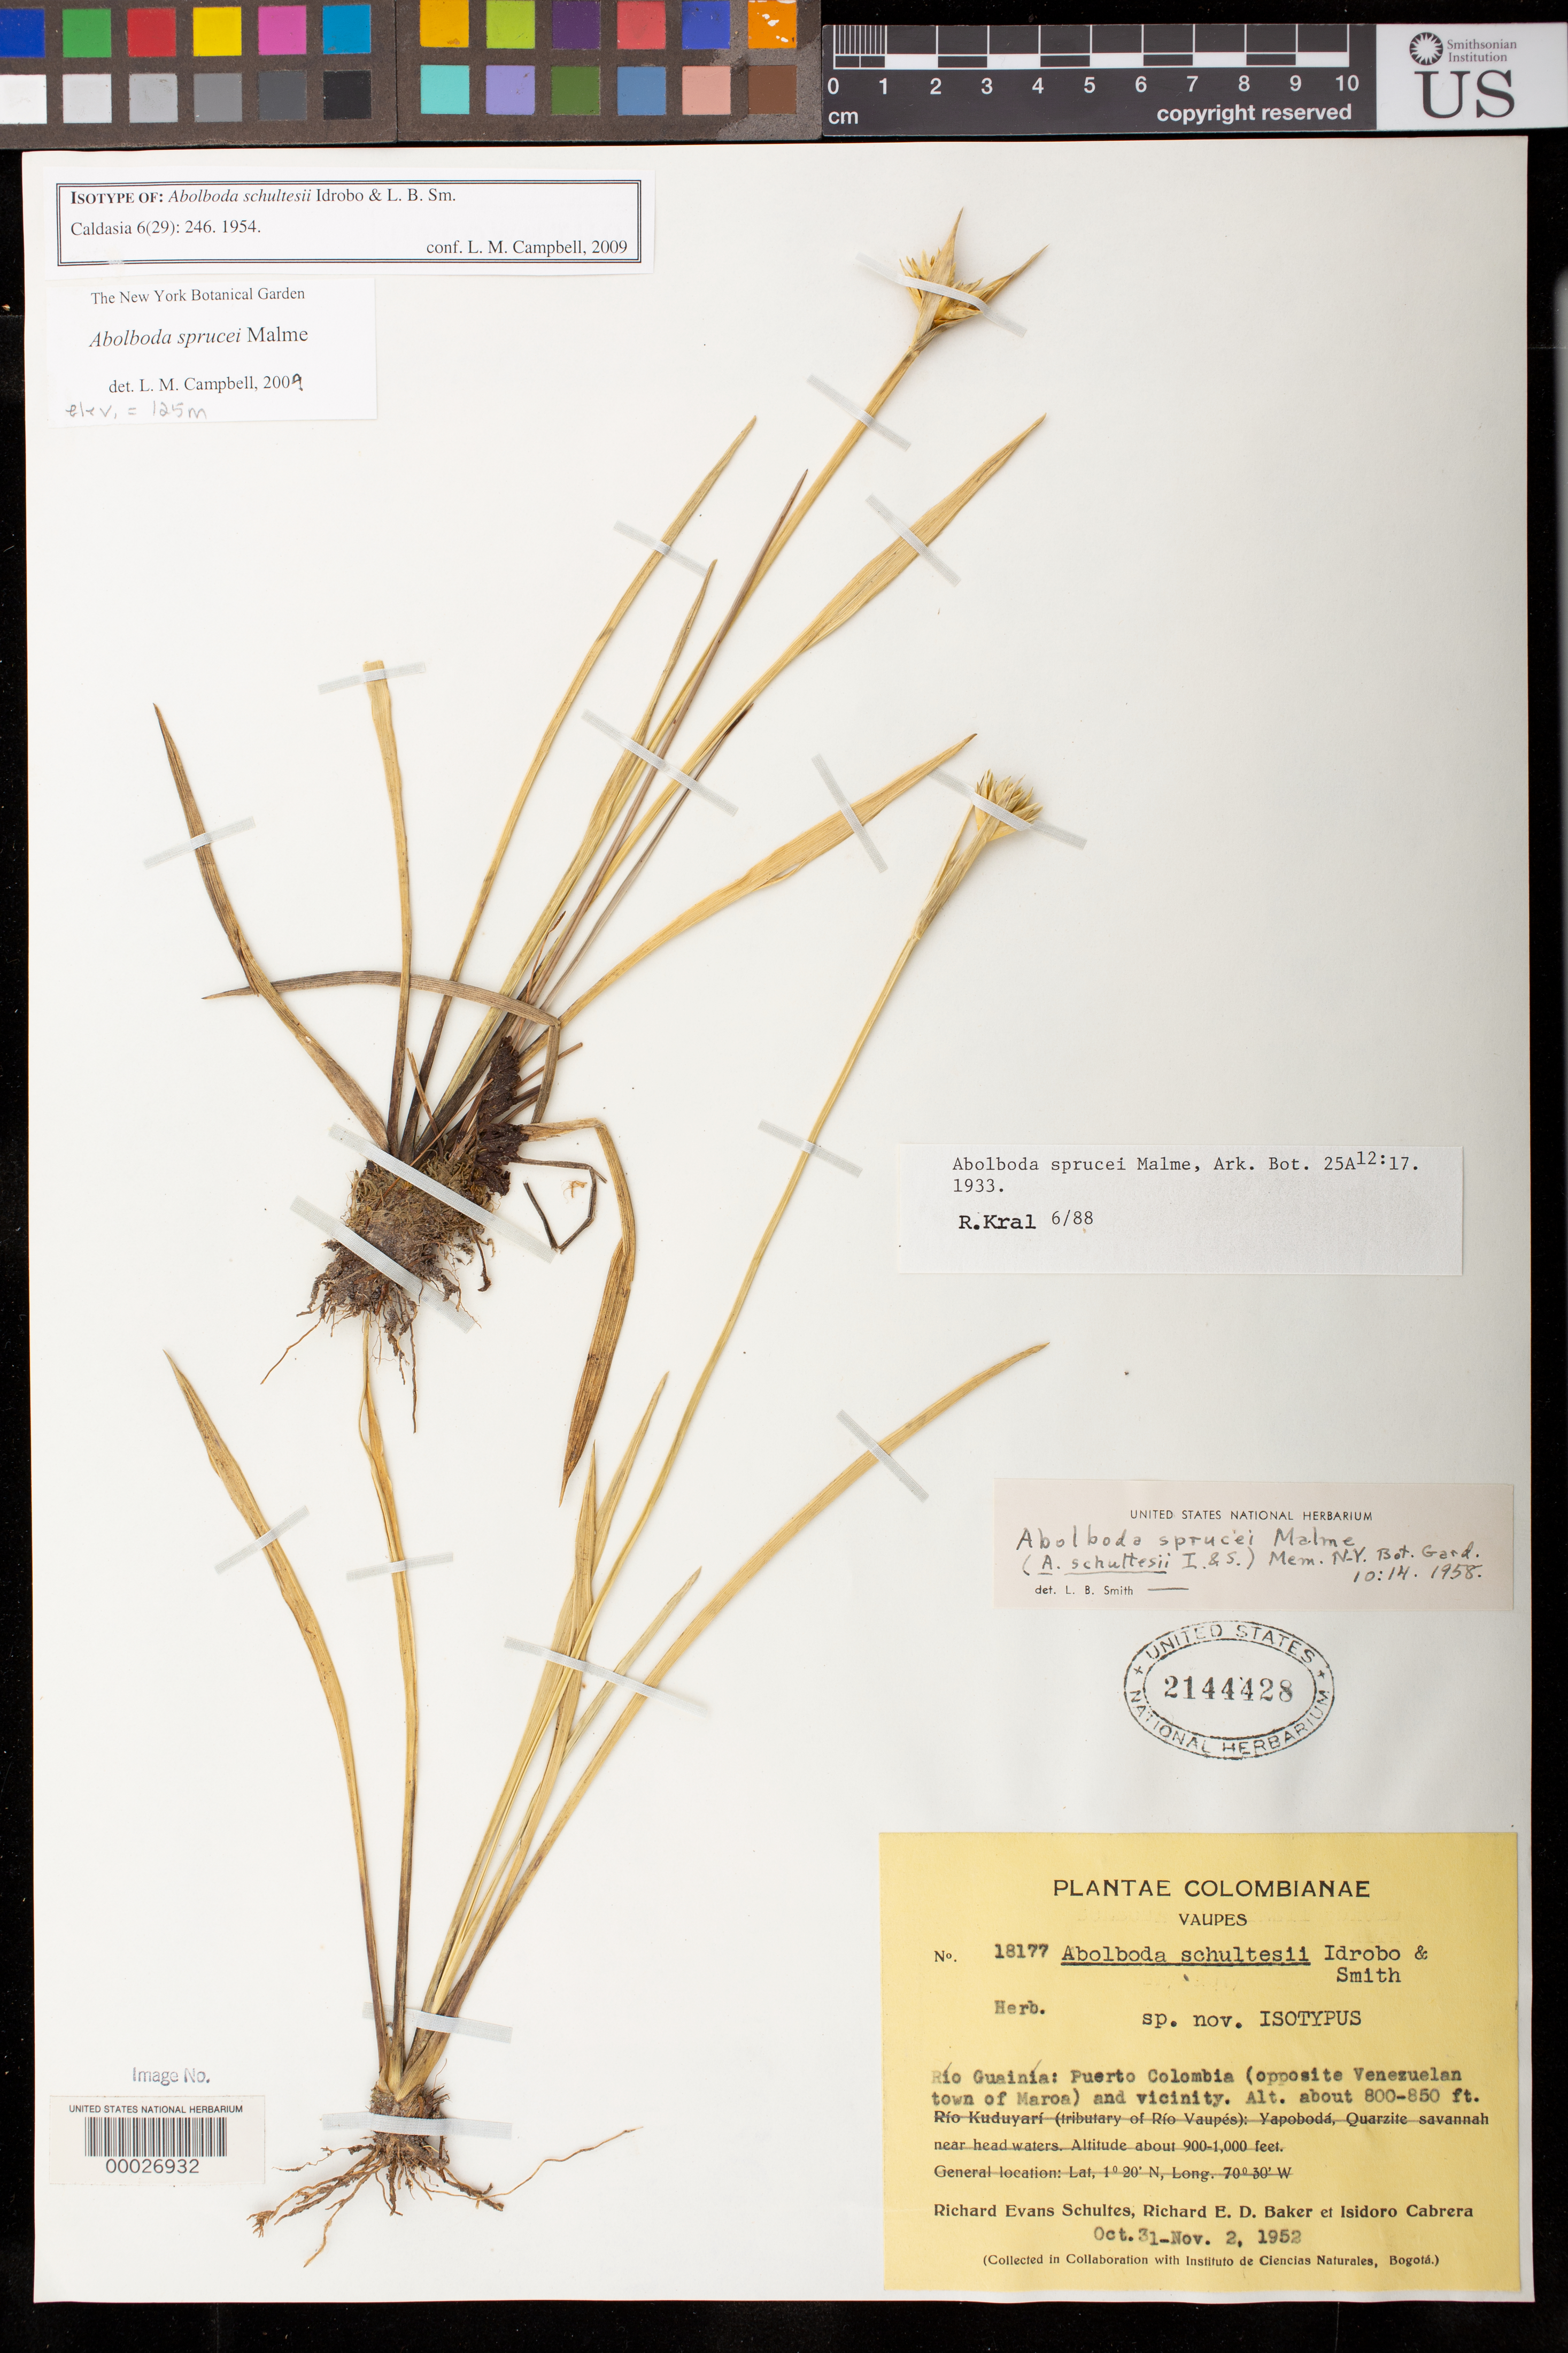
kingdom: Plantae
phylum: Tracheophyta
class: Liliopsida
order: Poales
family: Xyridaceae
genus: Abolboda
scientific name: Abolboda schultesii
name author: Idrobo & L.B. Sm.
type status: Isotype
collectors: R. E. Schultes, E. D. Baker & Cabrera, --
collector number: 18177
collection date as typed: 31 Oct 1951 to 02 Nov 1952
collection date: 1951-10-31/1952-11-02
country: Colombia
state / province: Vaupés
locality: Puerto, Rio Guiania, opposite Venezuelan town of Maroa.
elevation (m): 244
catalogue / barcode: US 2144428